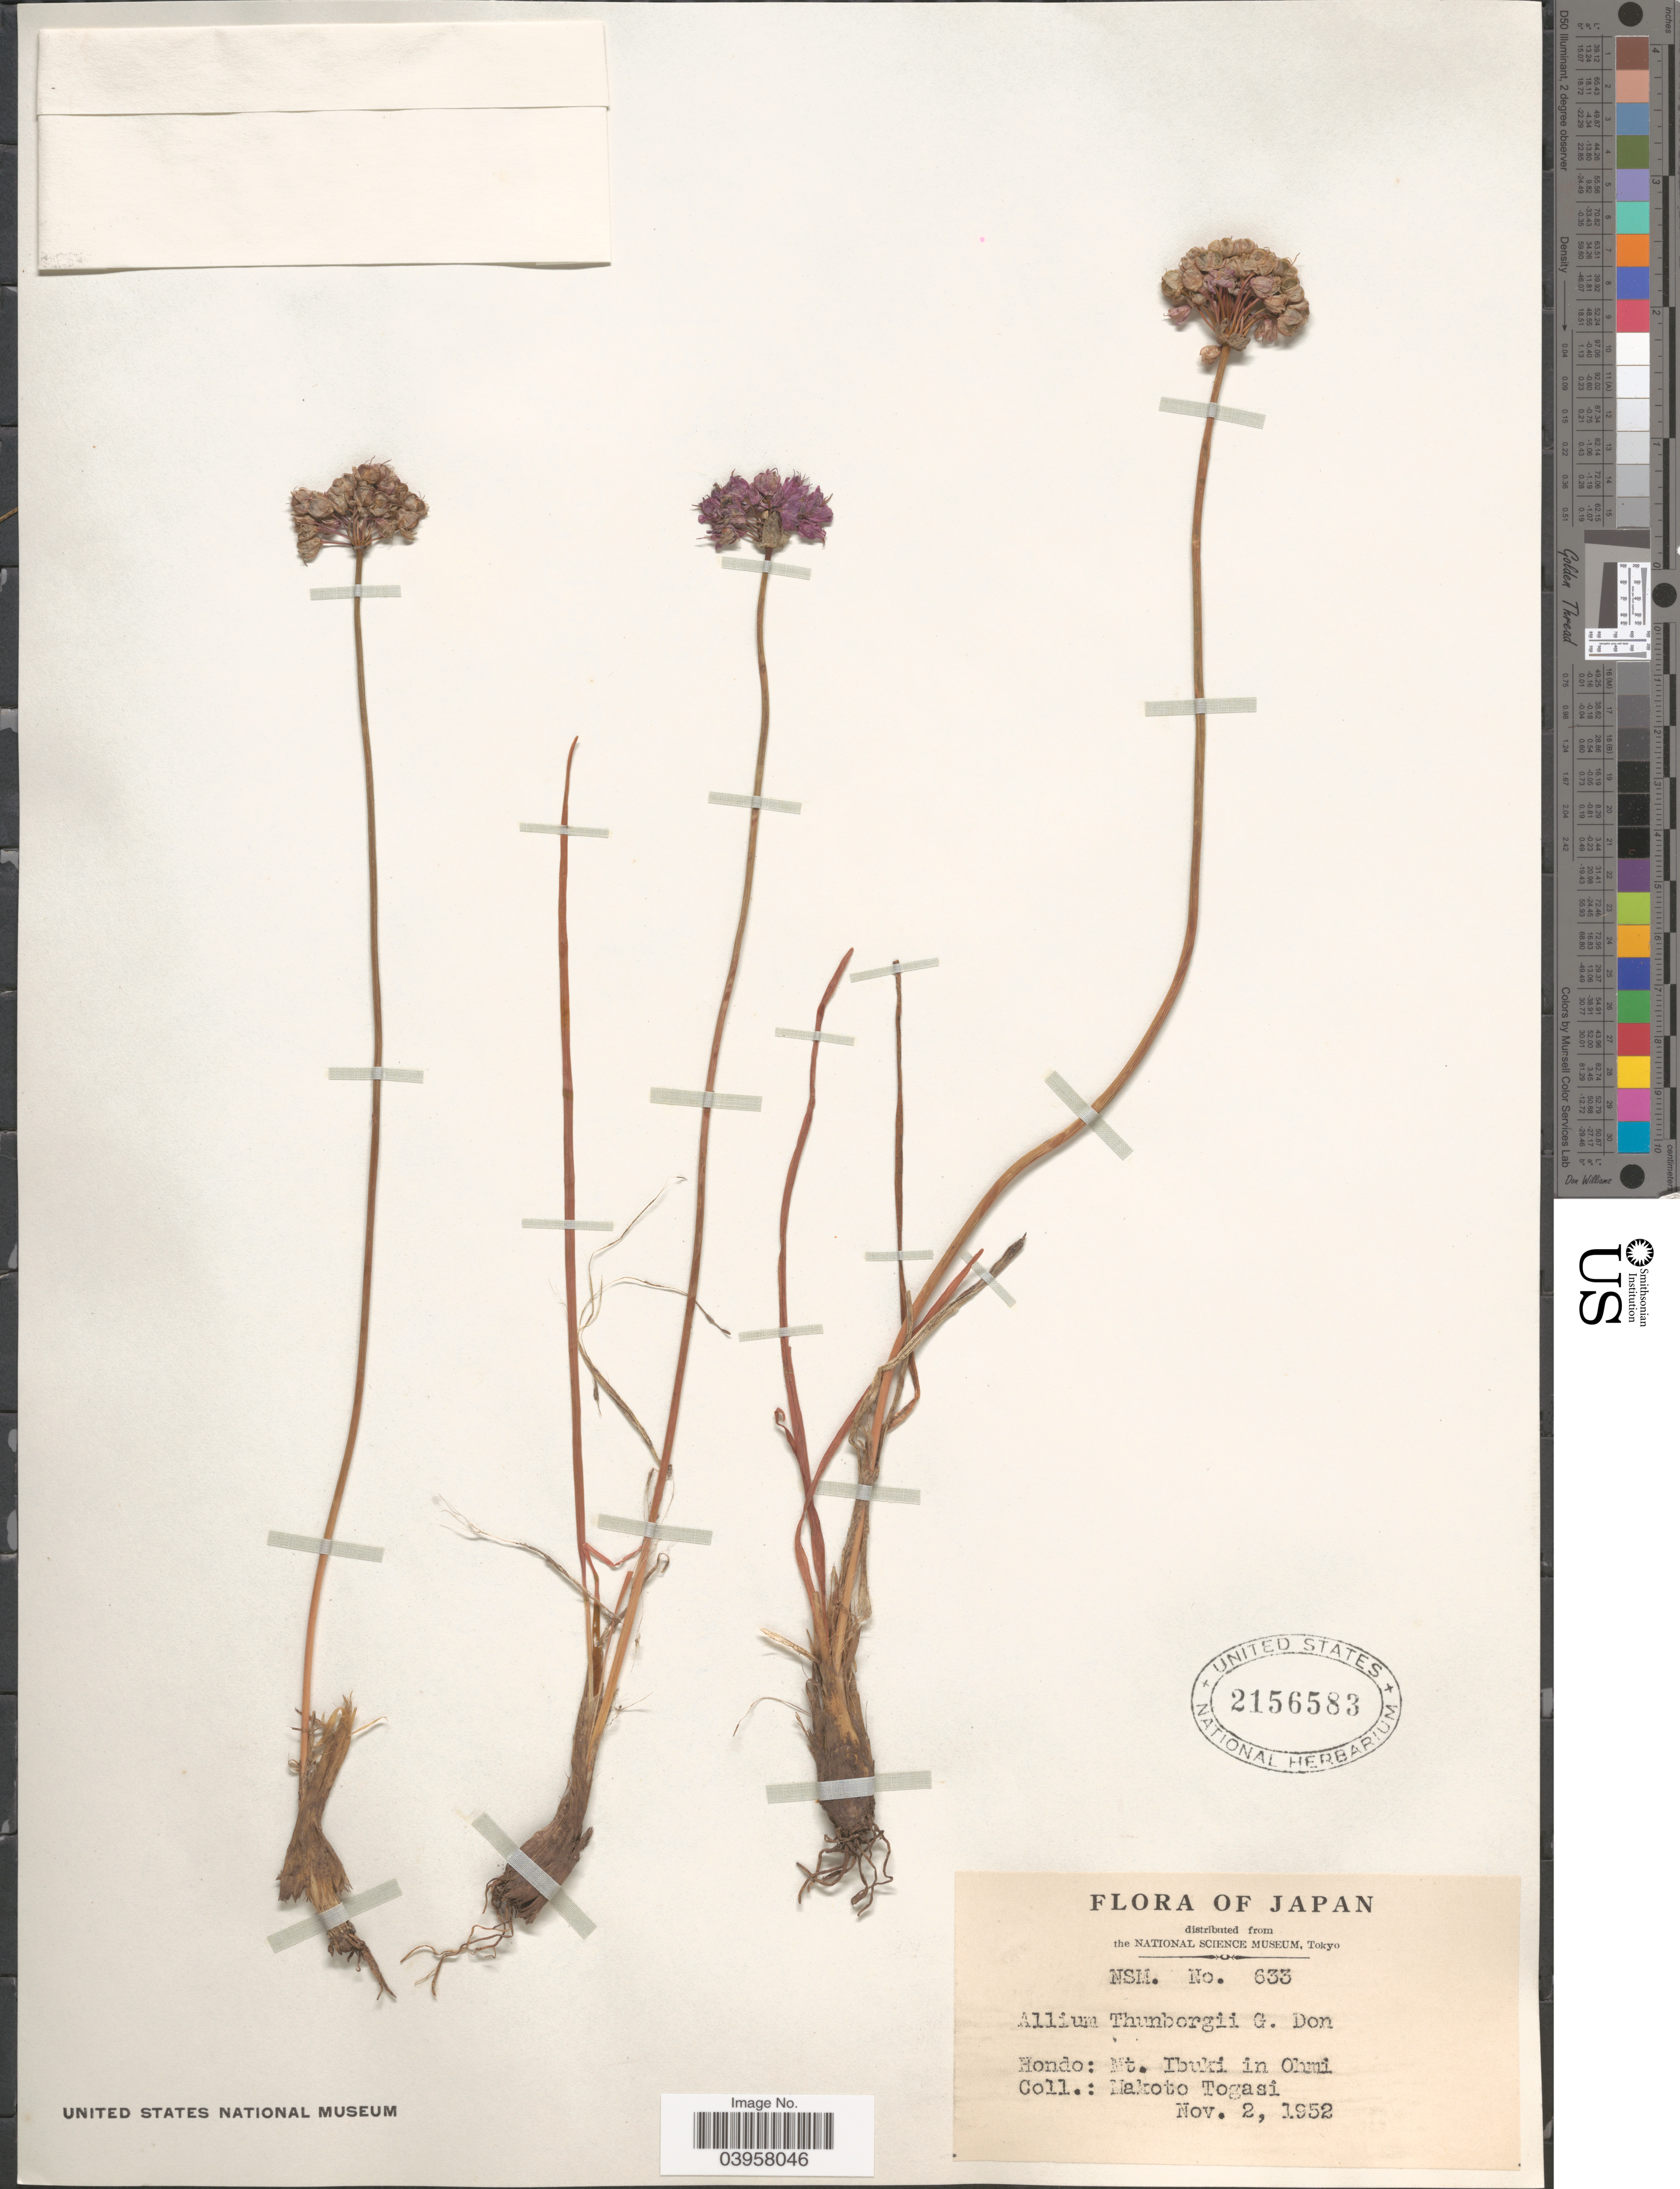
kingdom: Plantae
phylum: Tracheophyta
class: Liliopsida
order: Asparagales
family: Amaryllidaceae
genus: Allium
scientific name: Allium thunbergii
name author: G. Don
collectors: M. Togasi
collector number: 633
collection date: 1952-11-02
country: Japan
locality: Hondo: Mt. Ibuki in Ohmi.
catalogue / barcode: US 2156583